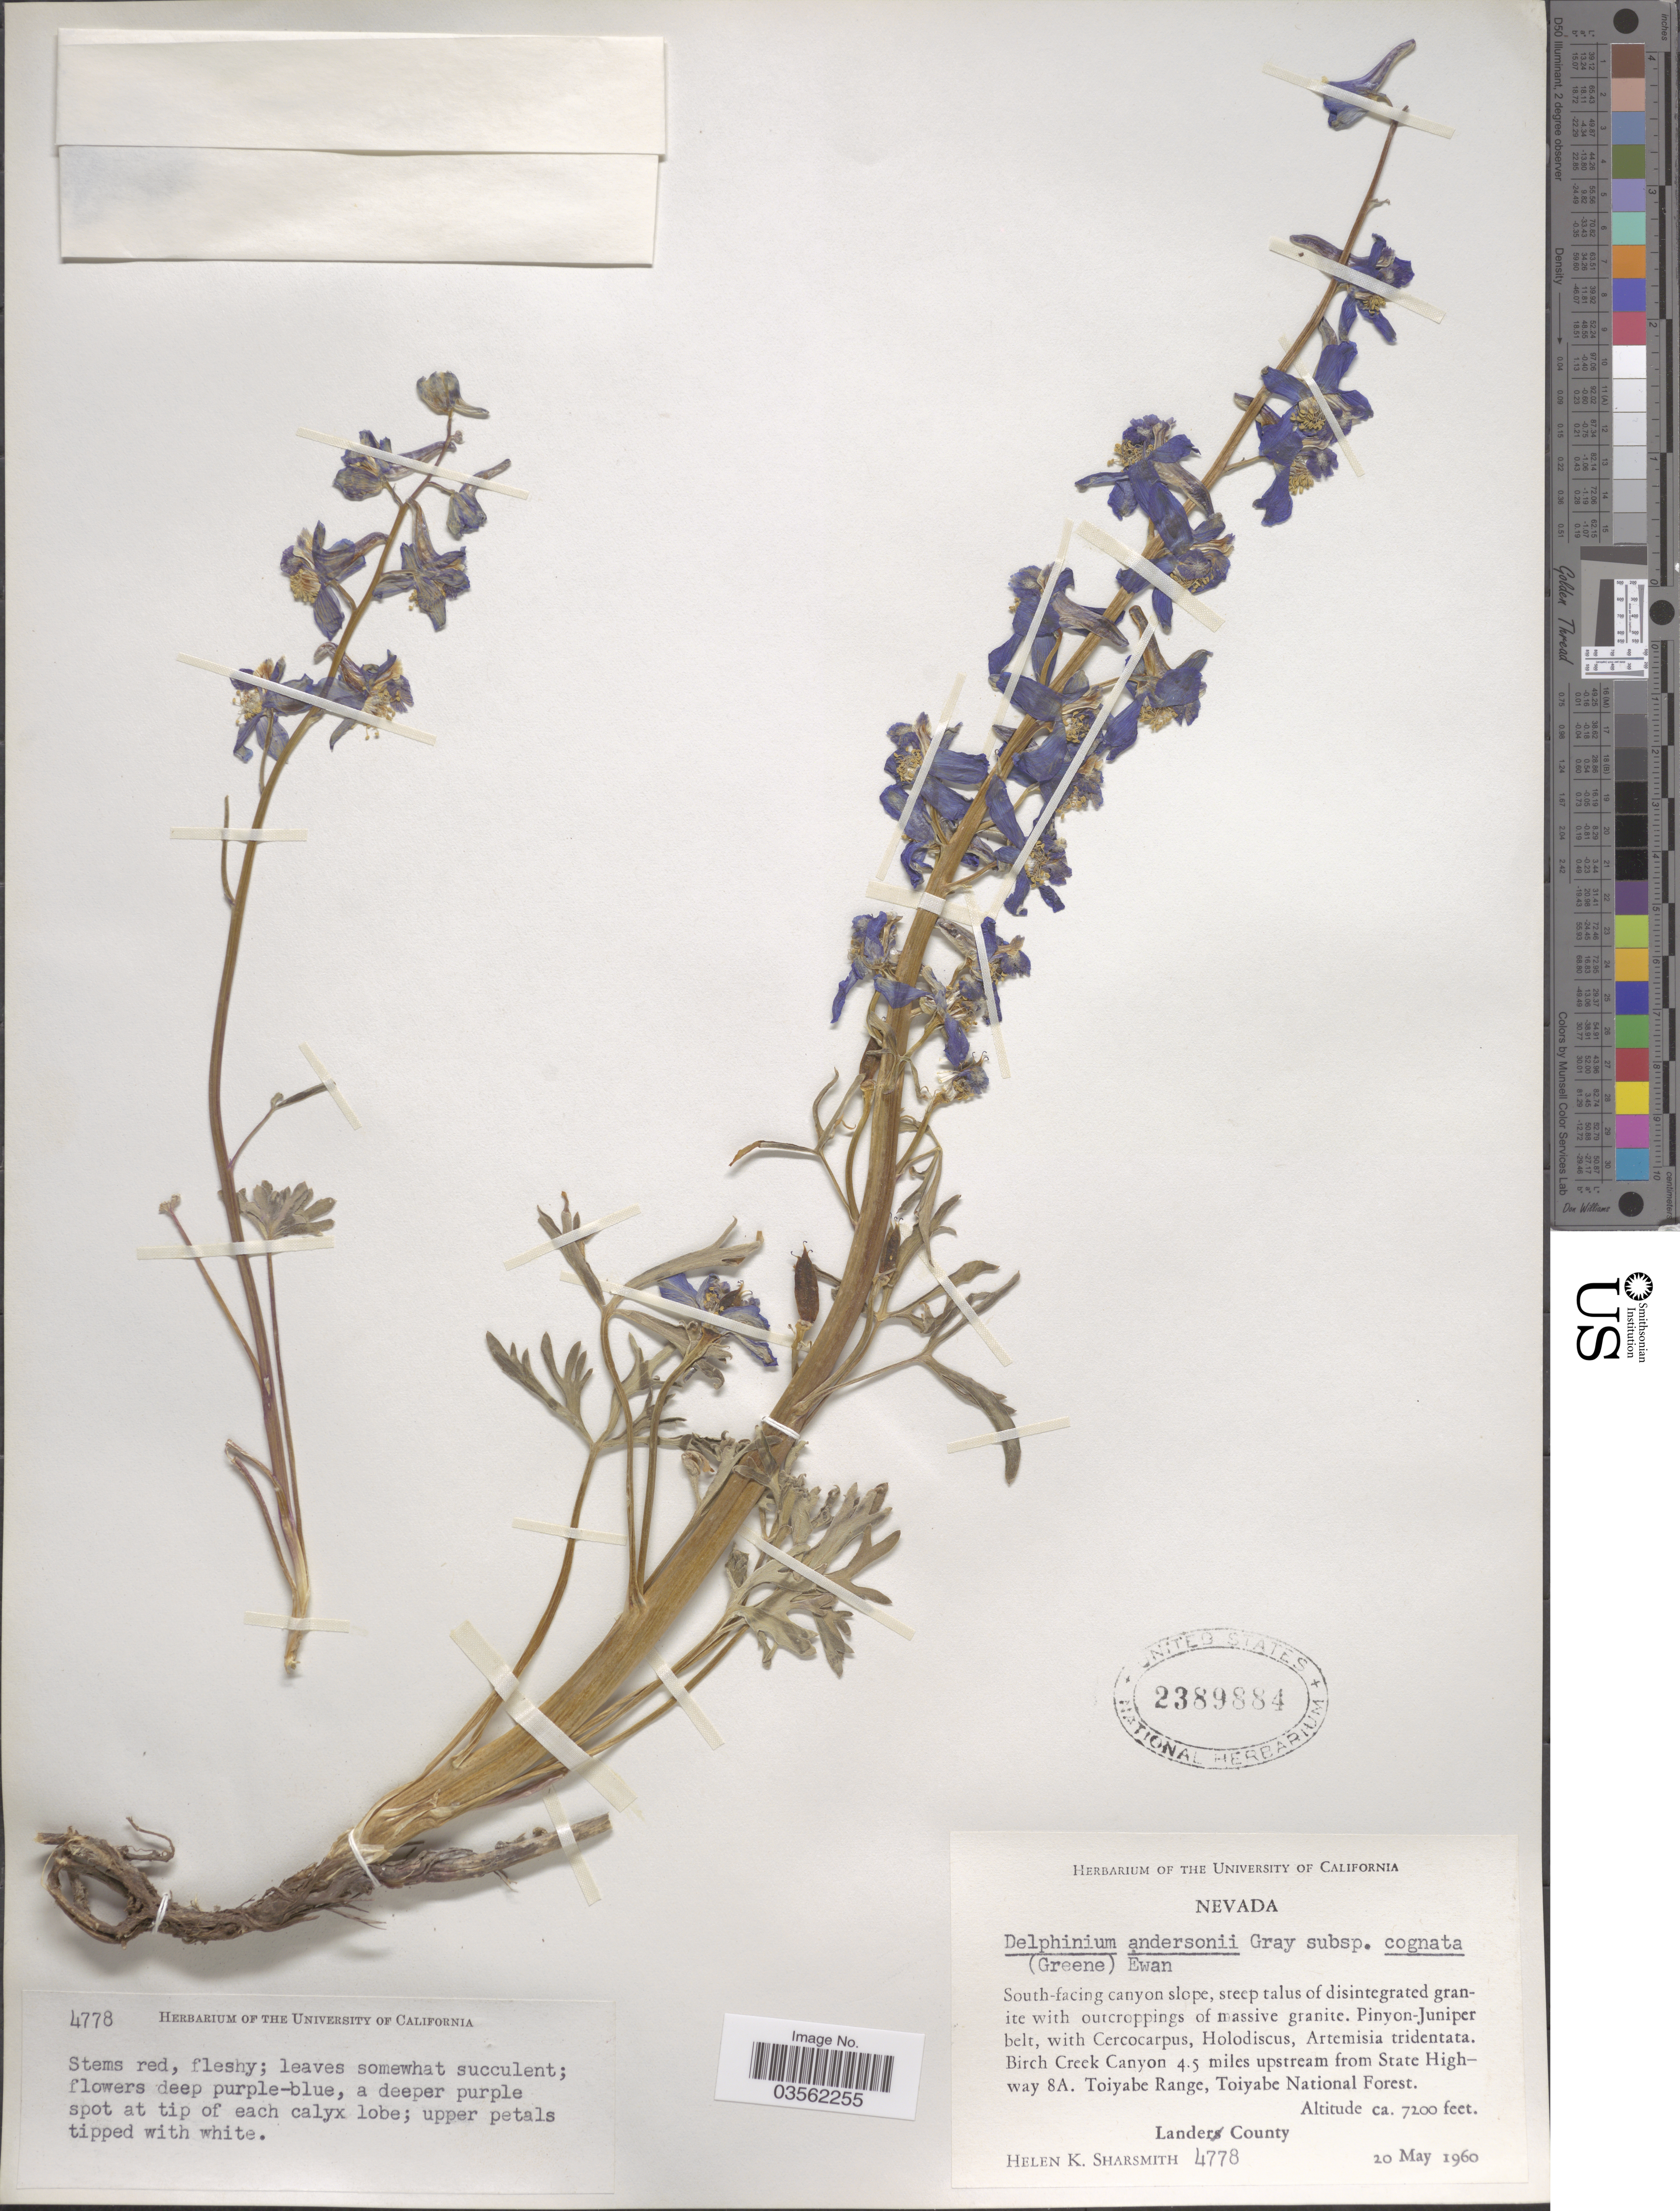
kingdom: Plantae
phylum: Tracheophyta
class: Magnoliopsida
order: Ranunculales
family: Ranunculaceae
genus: Delphinium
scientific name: Delphinium andersonii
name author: A. Gray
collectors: H. Sharsmith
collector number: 4778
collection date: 1960-05-20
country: United States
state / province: Nevada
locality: South-facing canyon slope. Birch Creek Canyon 4.5 miles upstream from State Highway 8A. Toiyabe Range, Toiyabe National Forest. Lander County.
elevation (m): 2195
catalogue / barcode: US 2389884